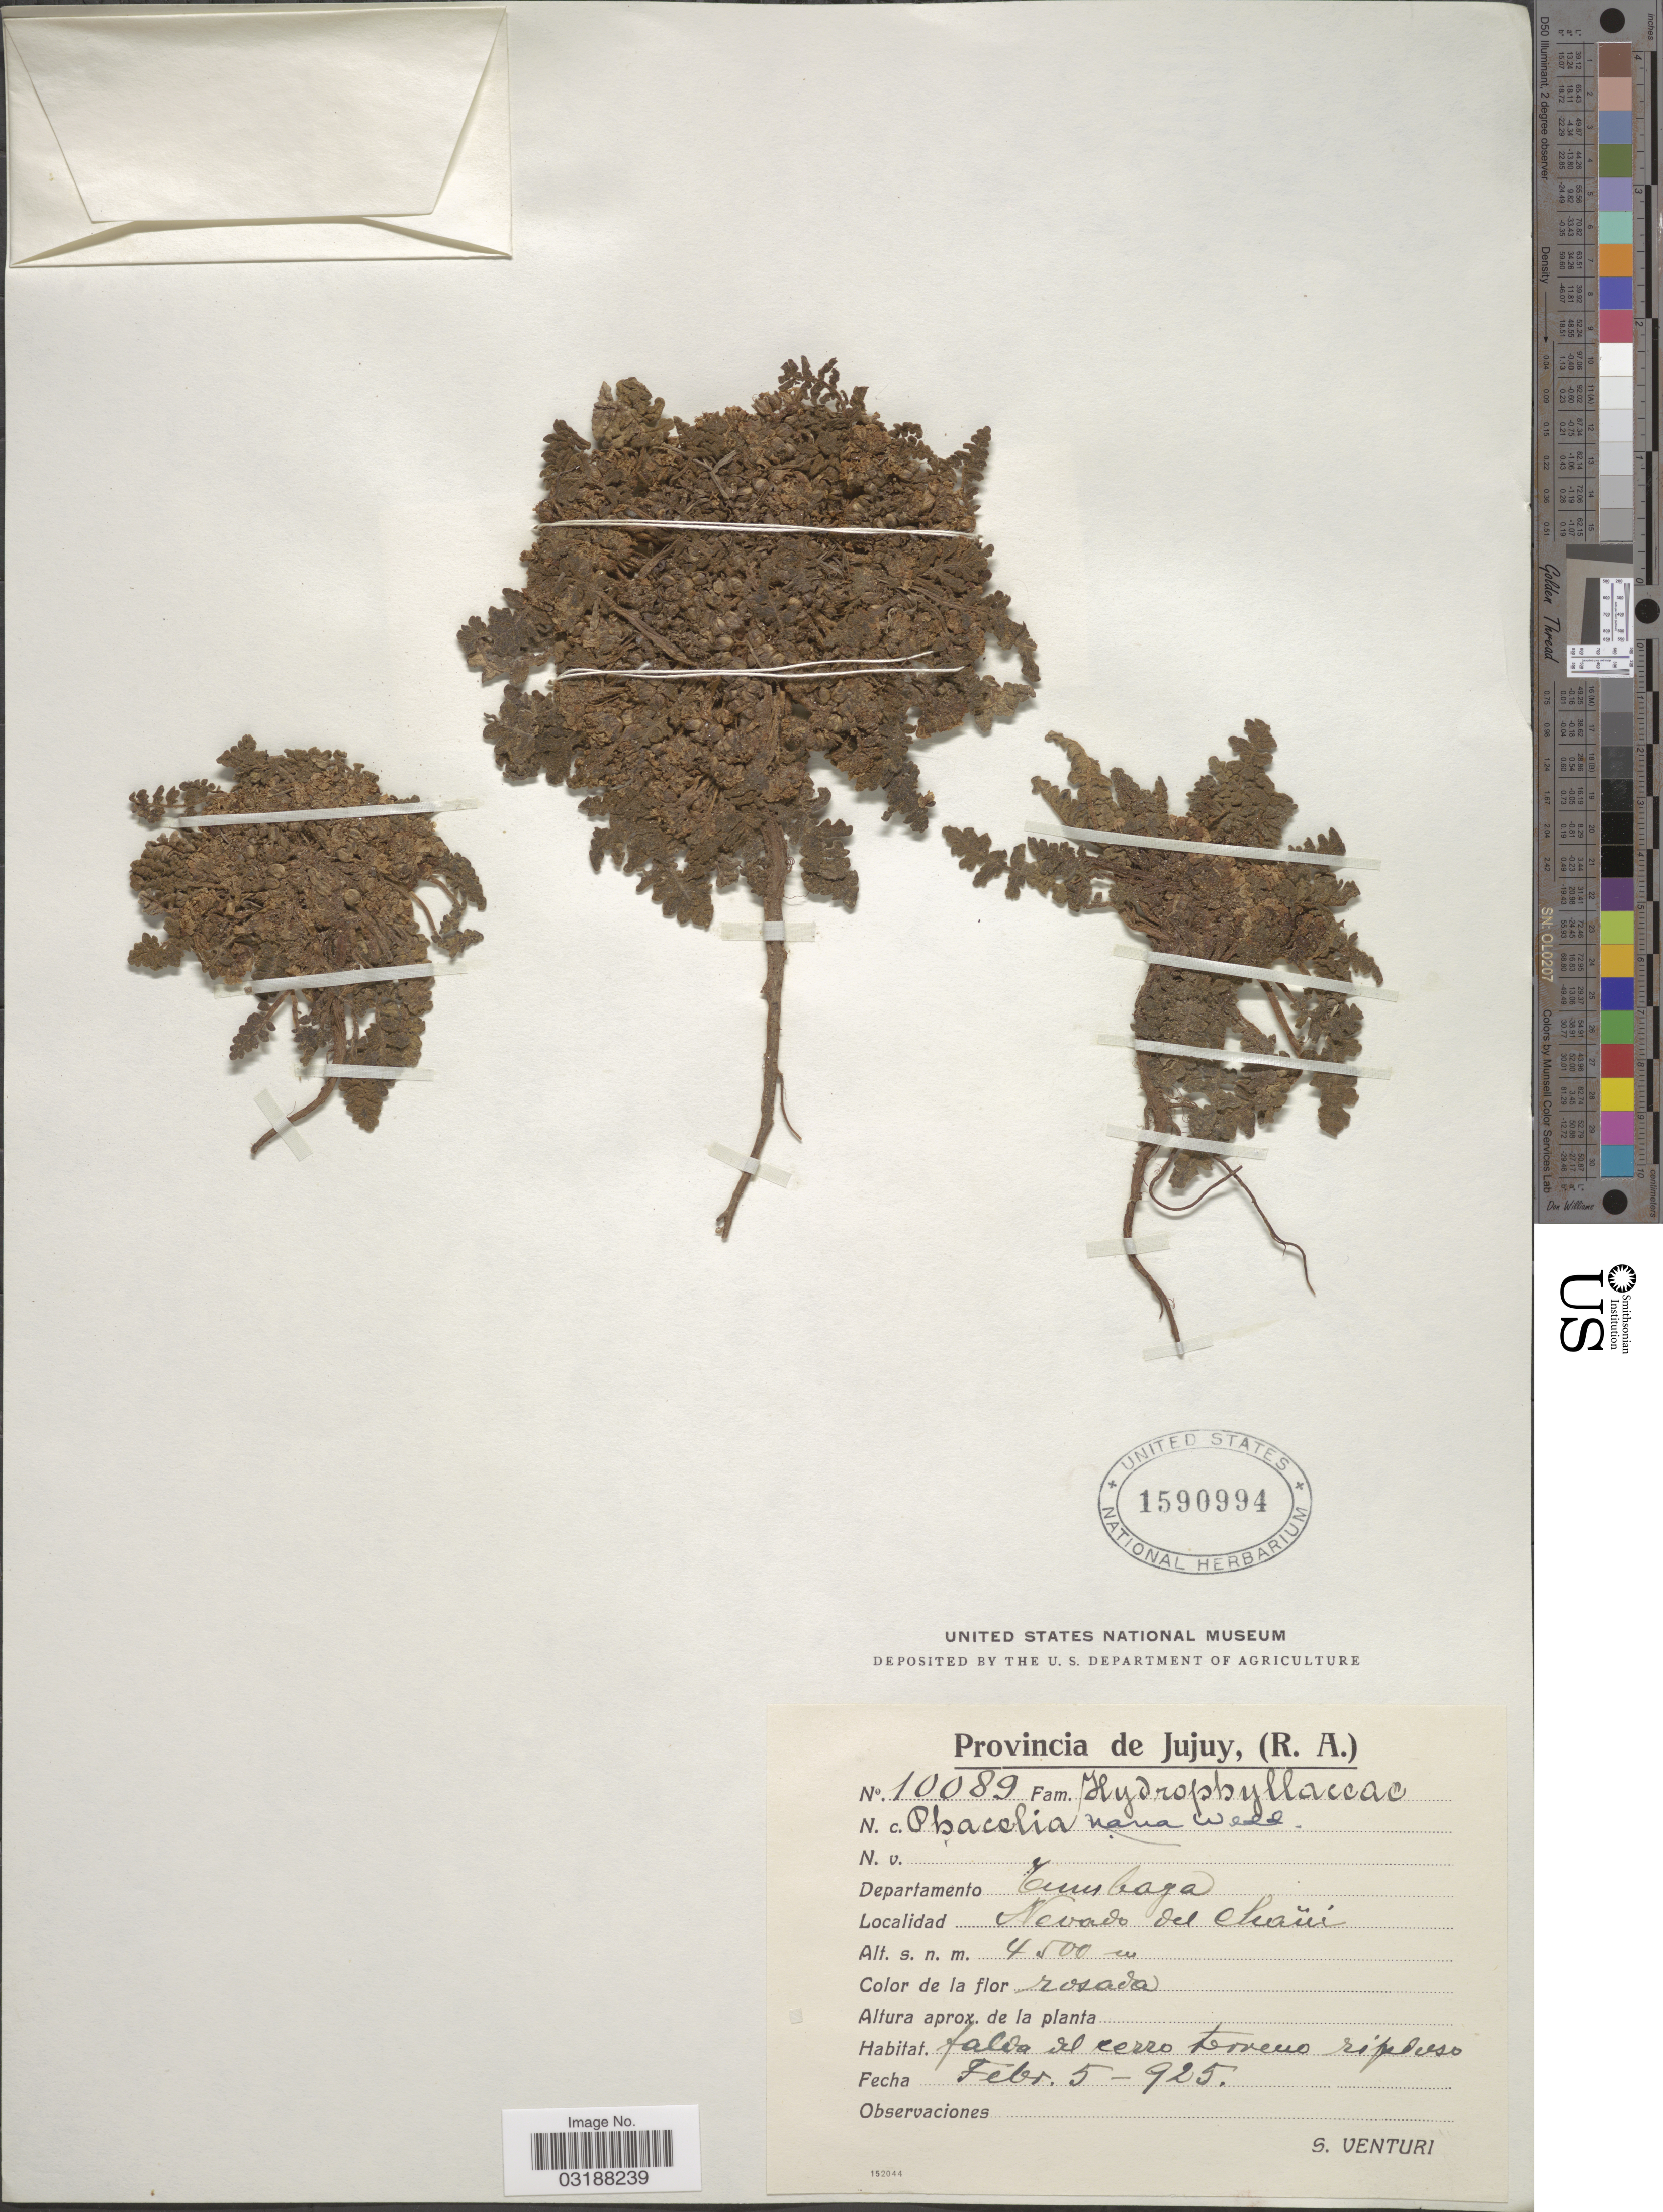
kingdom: Plantae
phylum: Tracheophyta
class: Magnoliopsida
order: Boraginales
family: Hydrophyllaceae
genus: Phacelia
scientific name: Phacelia nana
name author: Wedd.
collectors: S. Venturi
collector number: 10089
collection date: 1925-02-05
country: Argentina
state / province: Jujuy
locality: Provincia de Jujuy, (R.A.), Departamento Tumbaya, Nevado del Chani.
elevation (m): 4500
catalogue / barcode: US 1590994